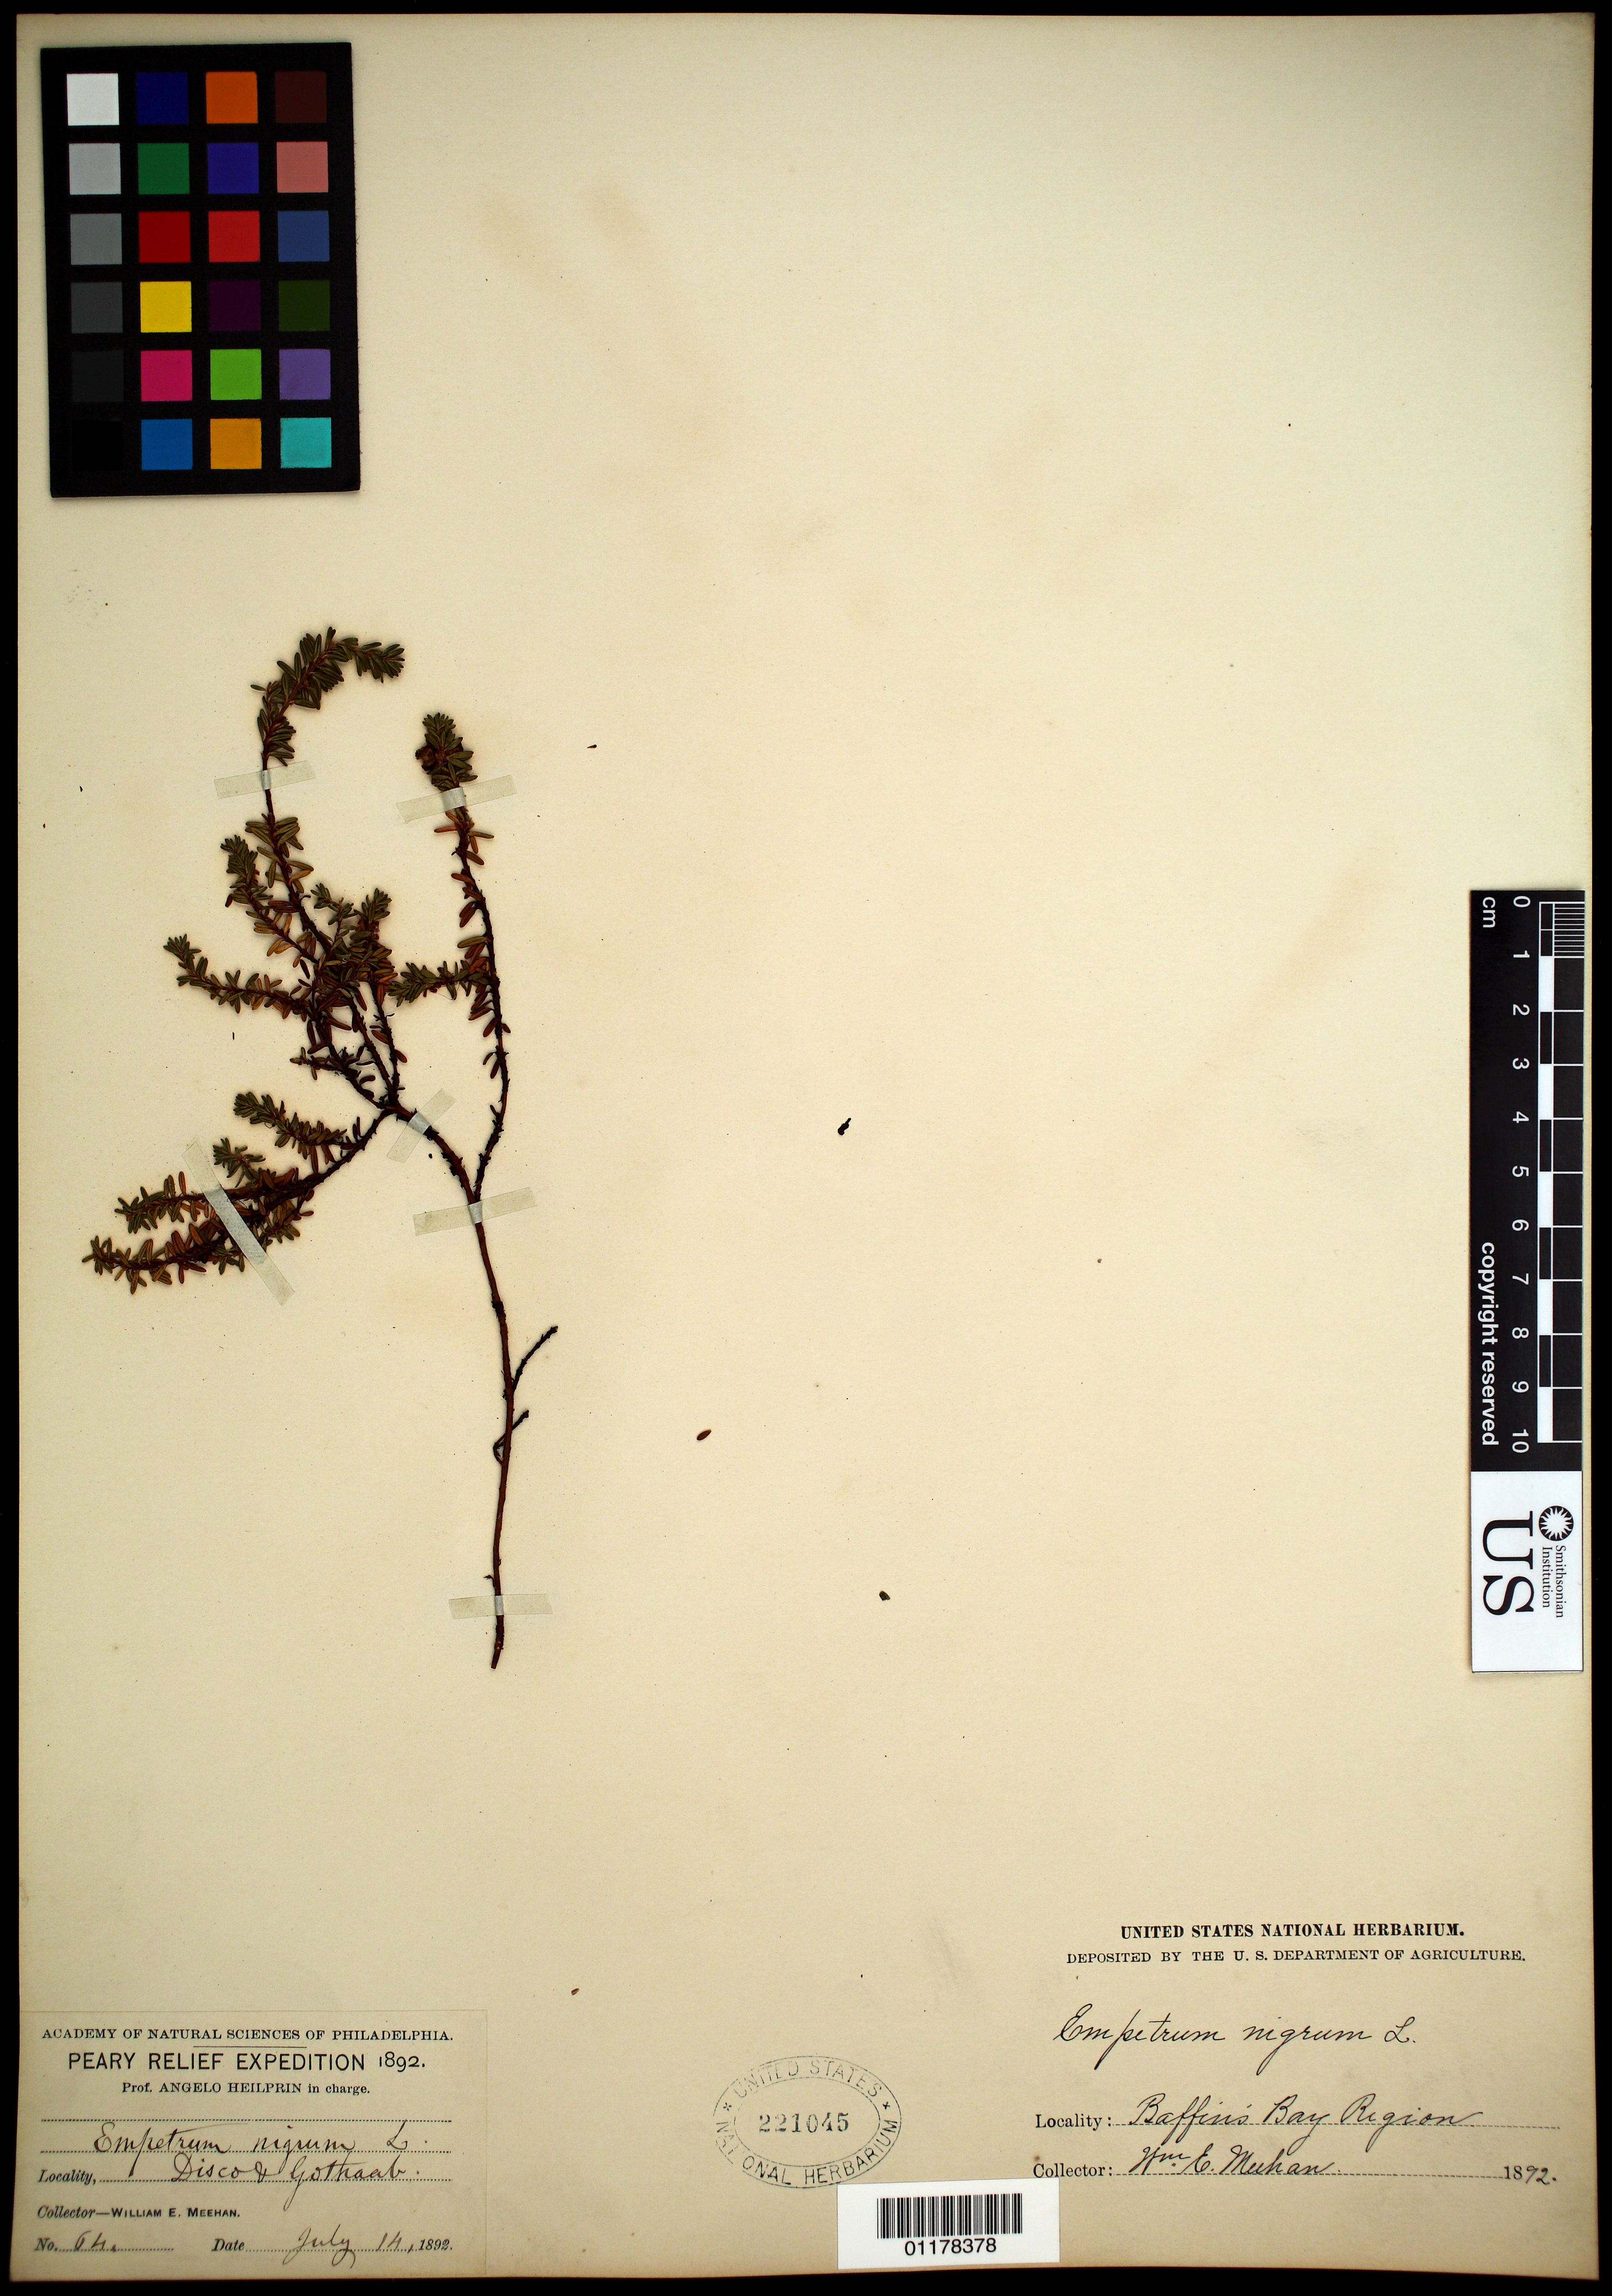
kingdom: Plantae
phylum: Tracheophyta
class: Magnoliopsida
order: Ericales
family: Ericaceae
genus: Empetrum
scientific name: Empetrum nigrum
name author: L.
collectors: W. Meehan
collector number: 64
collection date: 1892-07-14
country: Greenland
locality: Baffin Bay Region, Disco and Gothaab.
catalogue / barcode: US 221045